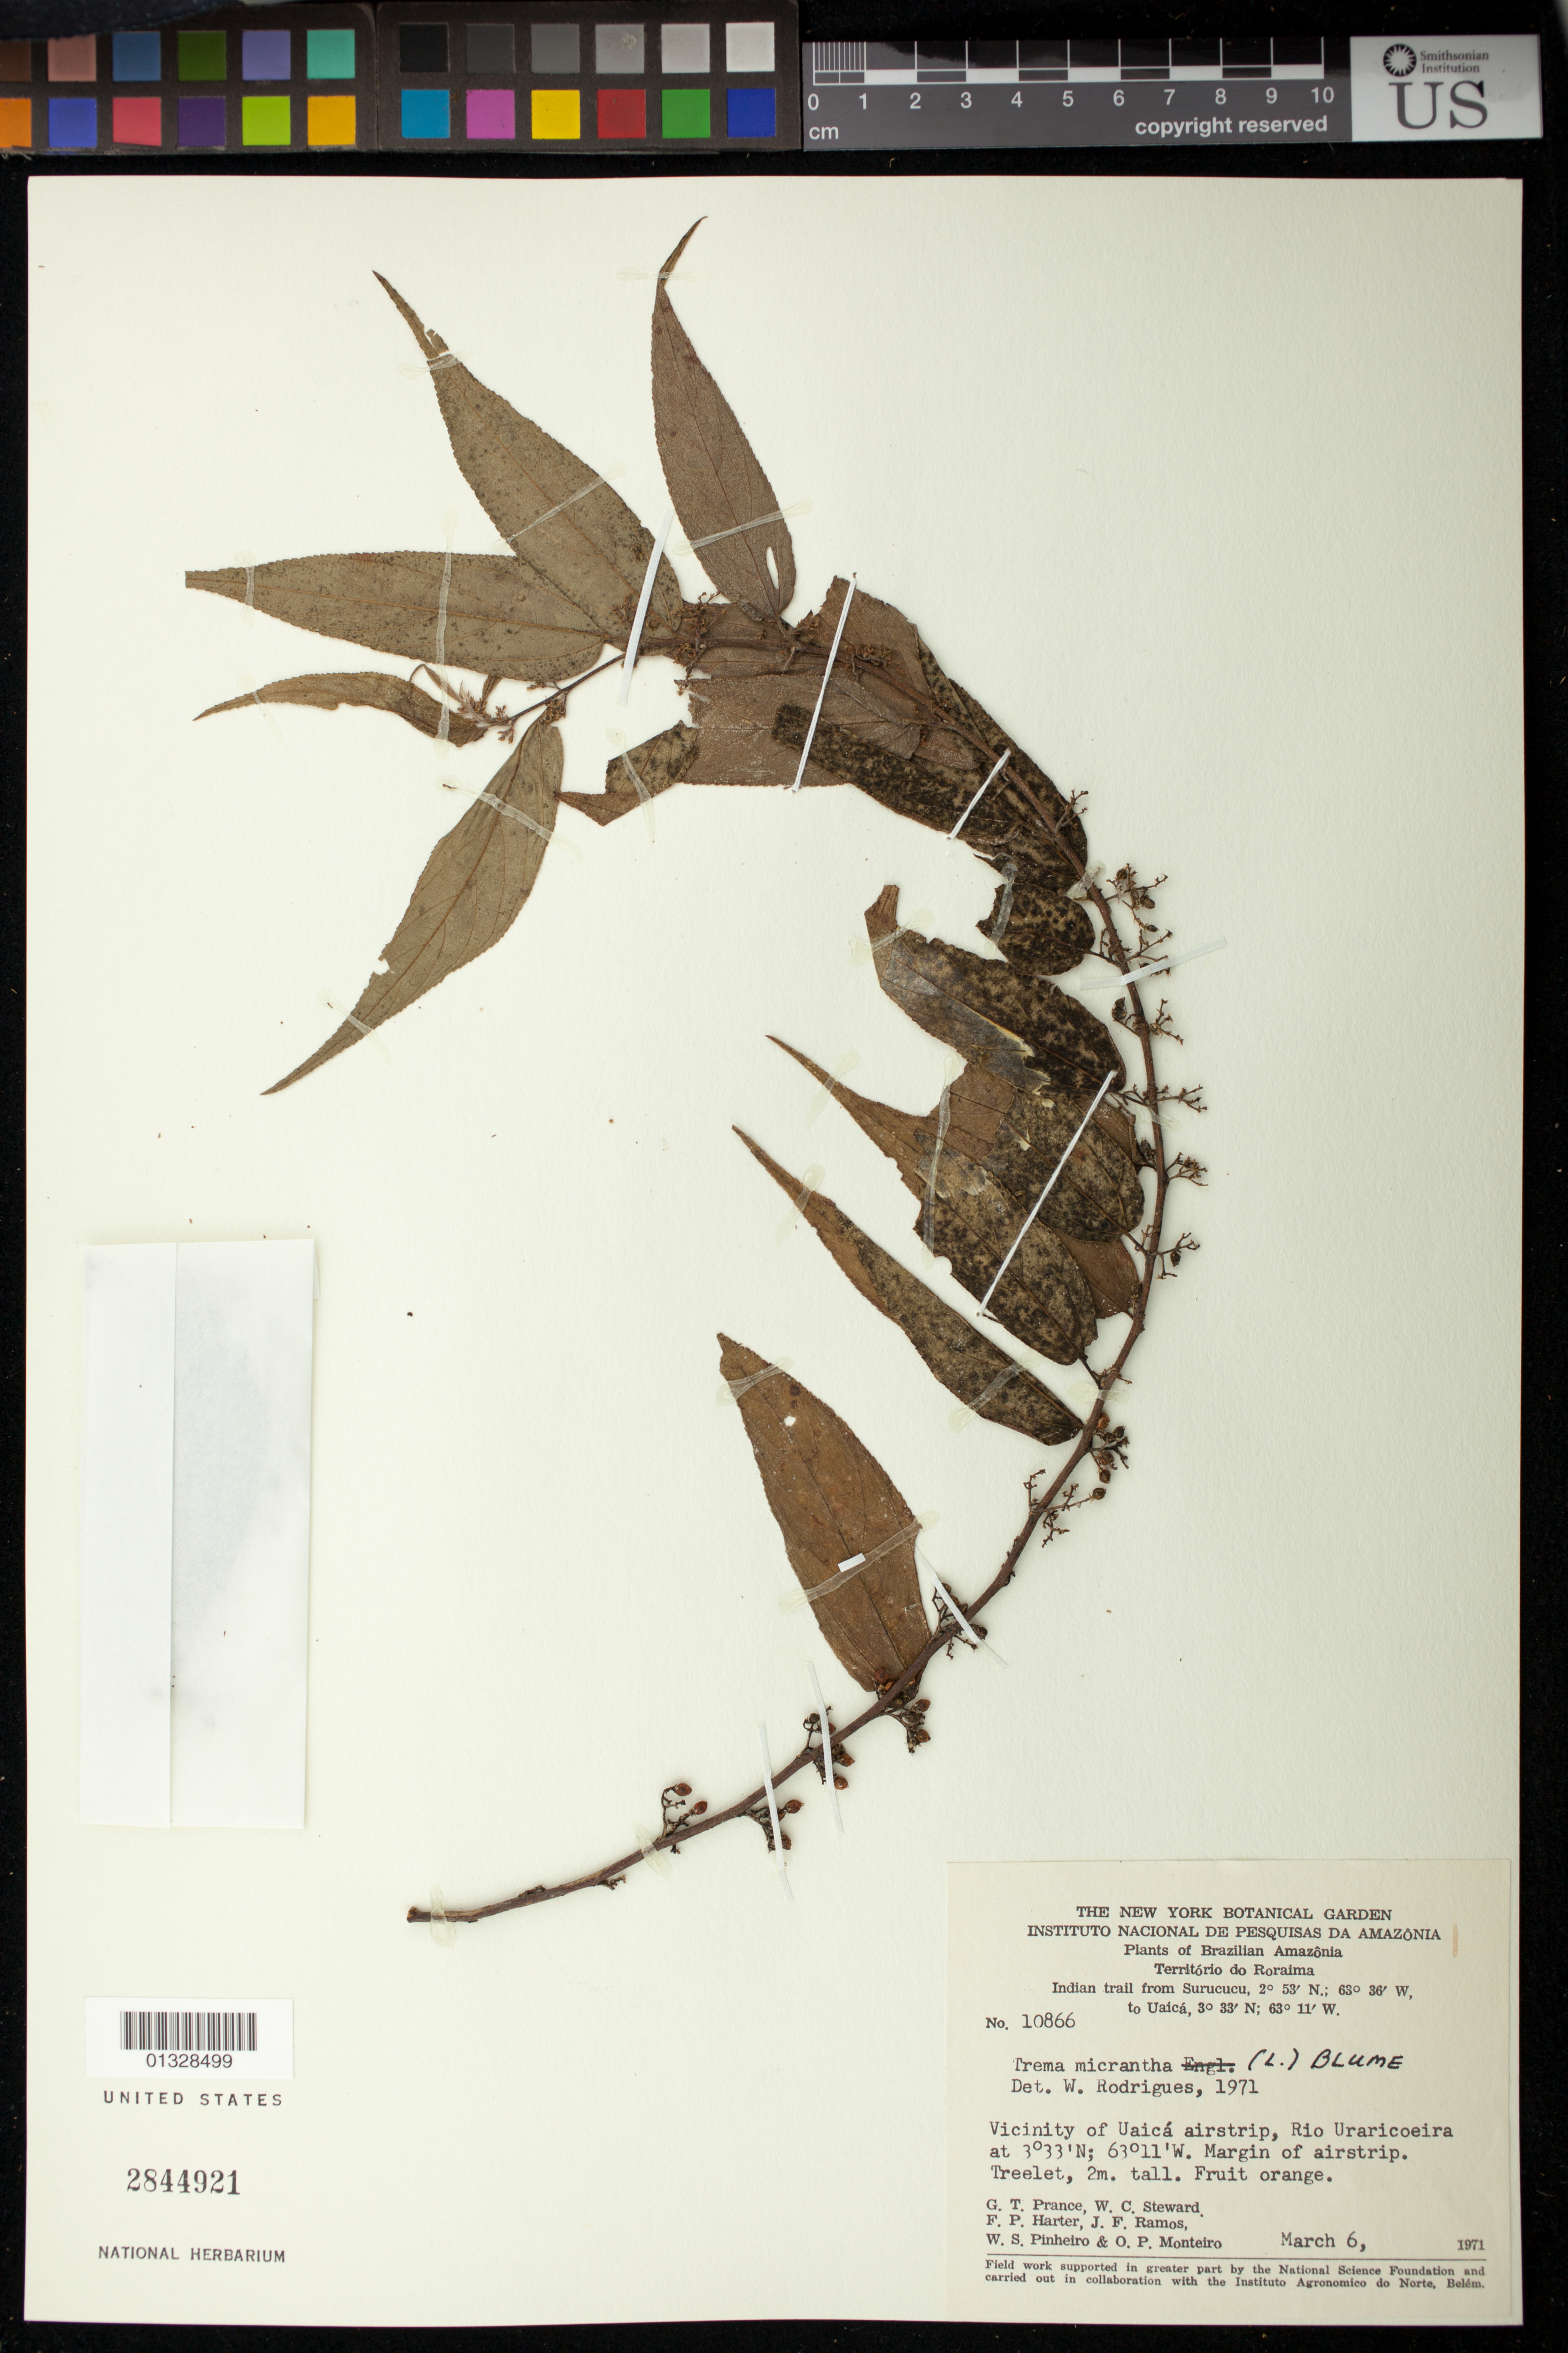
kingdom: Plantae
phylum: Tracheophyta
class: Magnoliopsida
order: Rosales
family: Cannabaceae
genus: Trema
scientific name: Trema micranthum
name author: (L.) Blume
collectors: G. T. Prance, W. C. Steward, F. P. Harter, J. F. Ramos, W. S. Pinheiro & O. P. Monteiro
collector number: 10866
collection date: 1971-03-06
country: Brazil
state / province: Roraima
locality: Vicinity of Uaicá airstrip, Rio Uraricoeira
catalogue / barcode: US 2844921